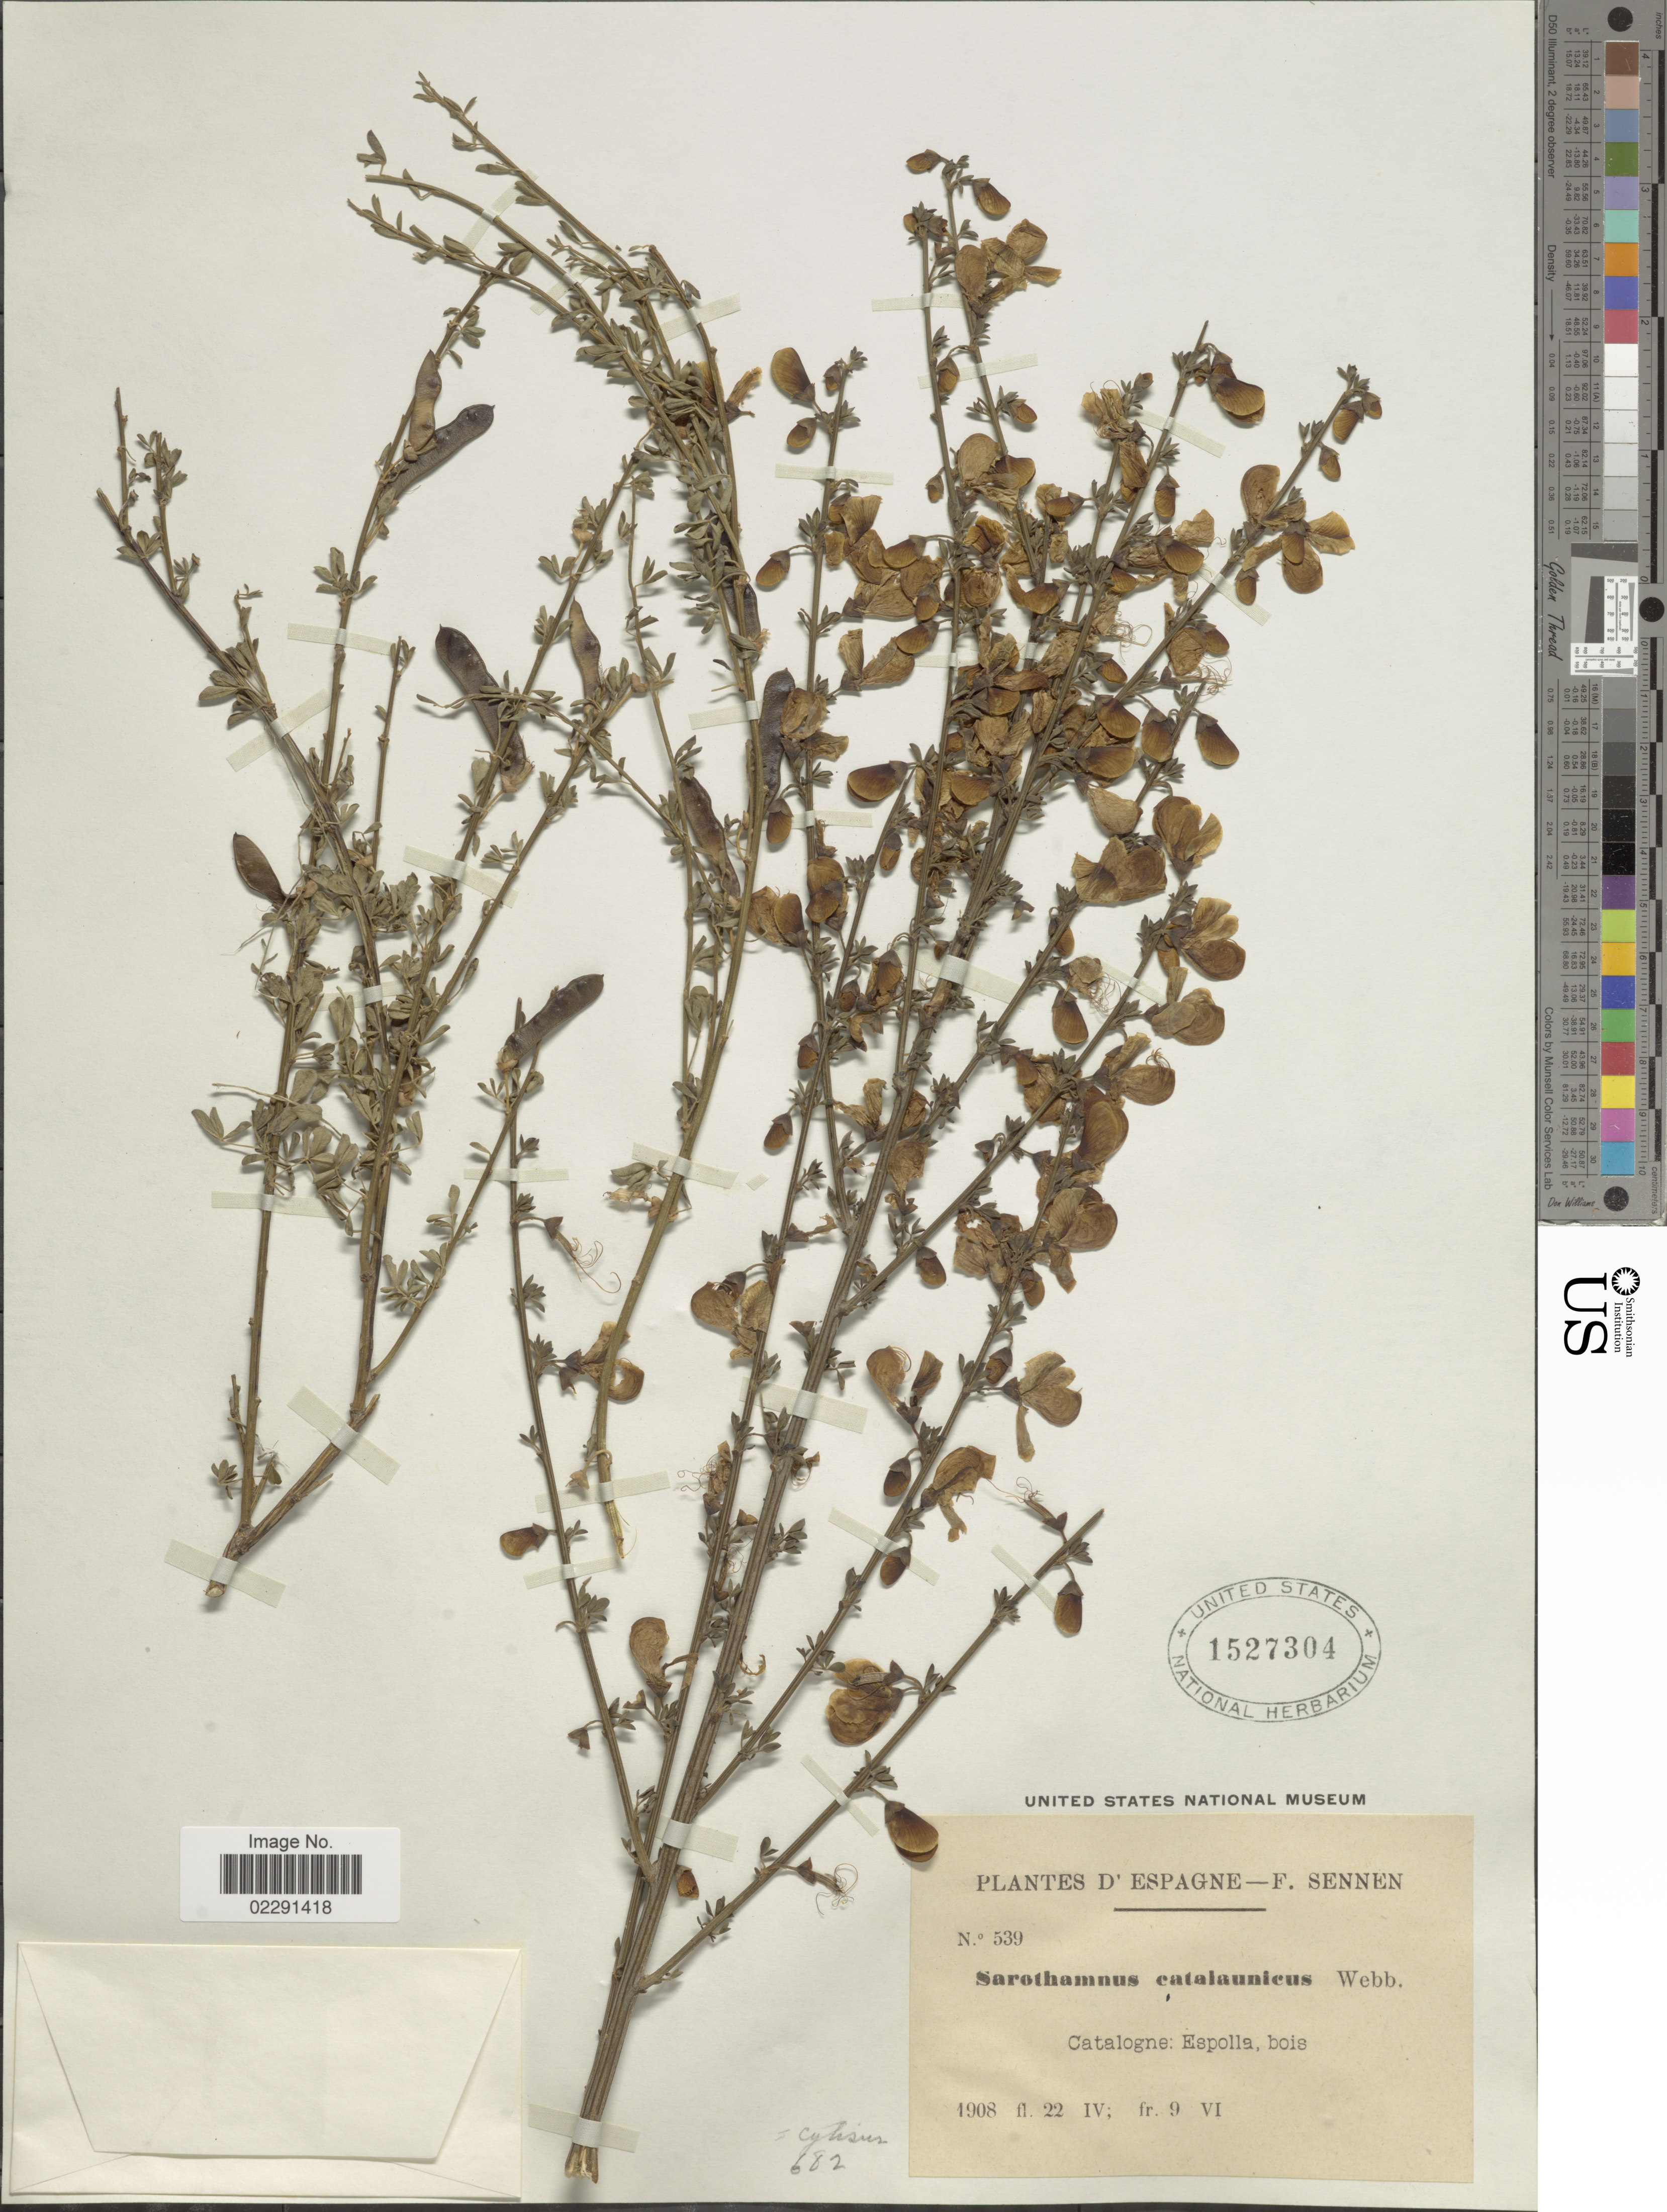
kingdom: Plantae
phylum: Tracheophyta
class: Magnoliopsida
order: Fabales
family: Fabaceae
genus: Cytisus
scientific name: Cytisus catalaunicus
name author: (D.A. Webb) Briq.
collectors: E. Sennen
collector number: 539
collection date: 1908-04-22/1908-06-09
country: Spain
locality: Catalogne: Espolia, bois.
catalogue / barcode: US 1527304